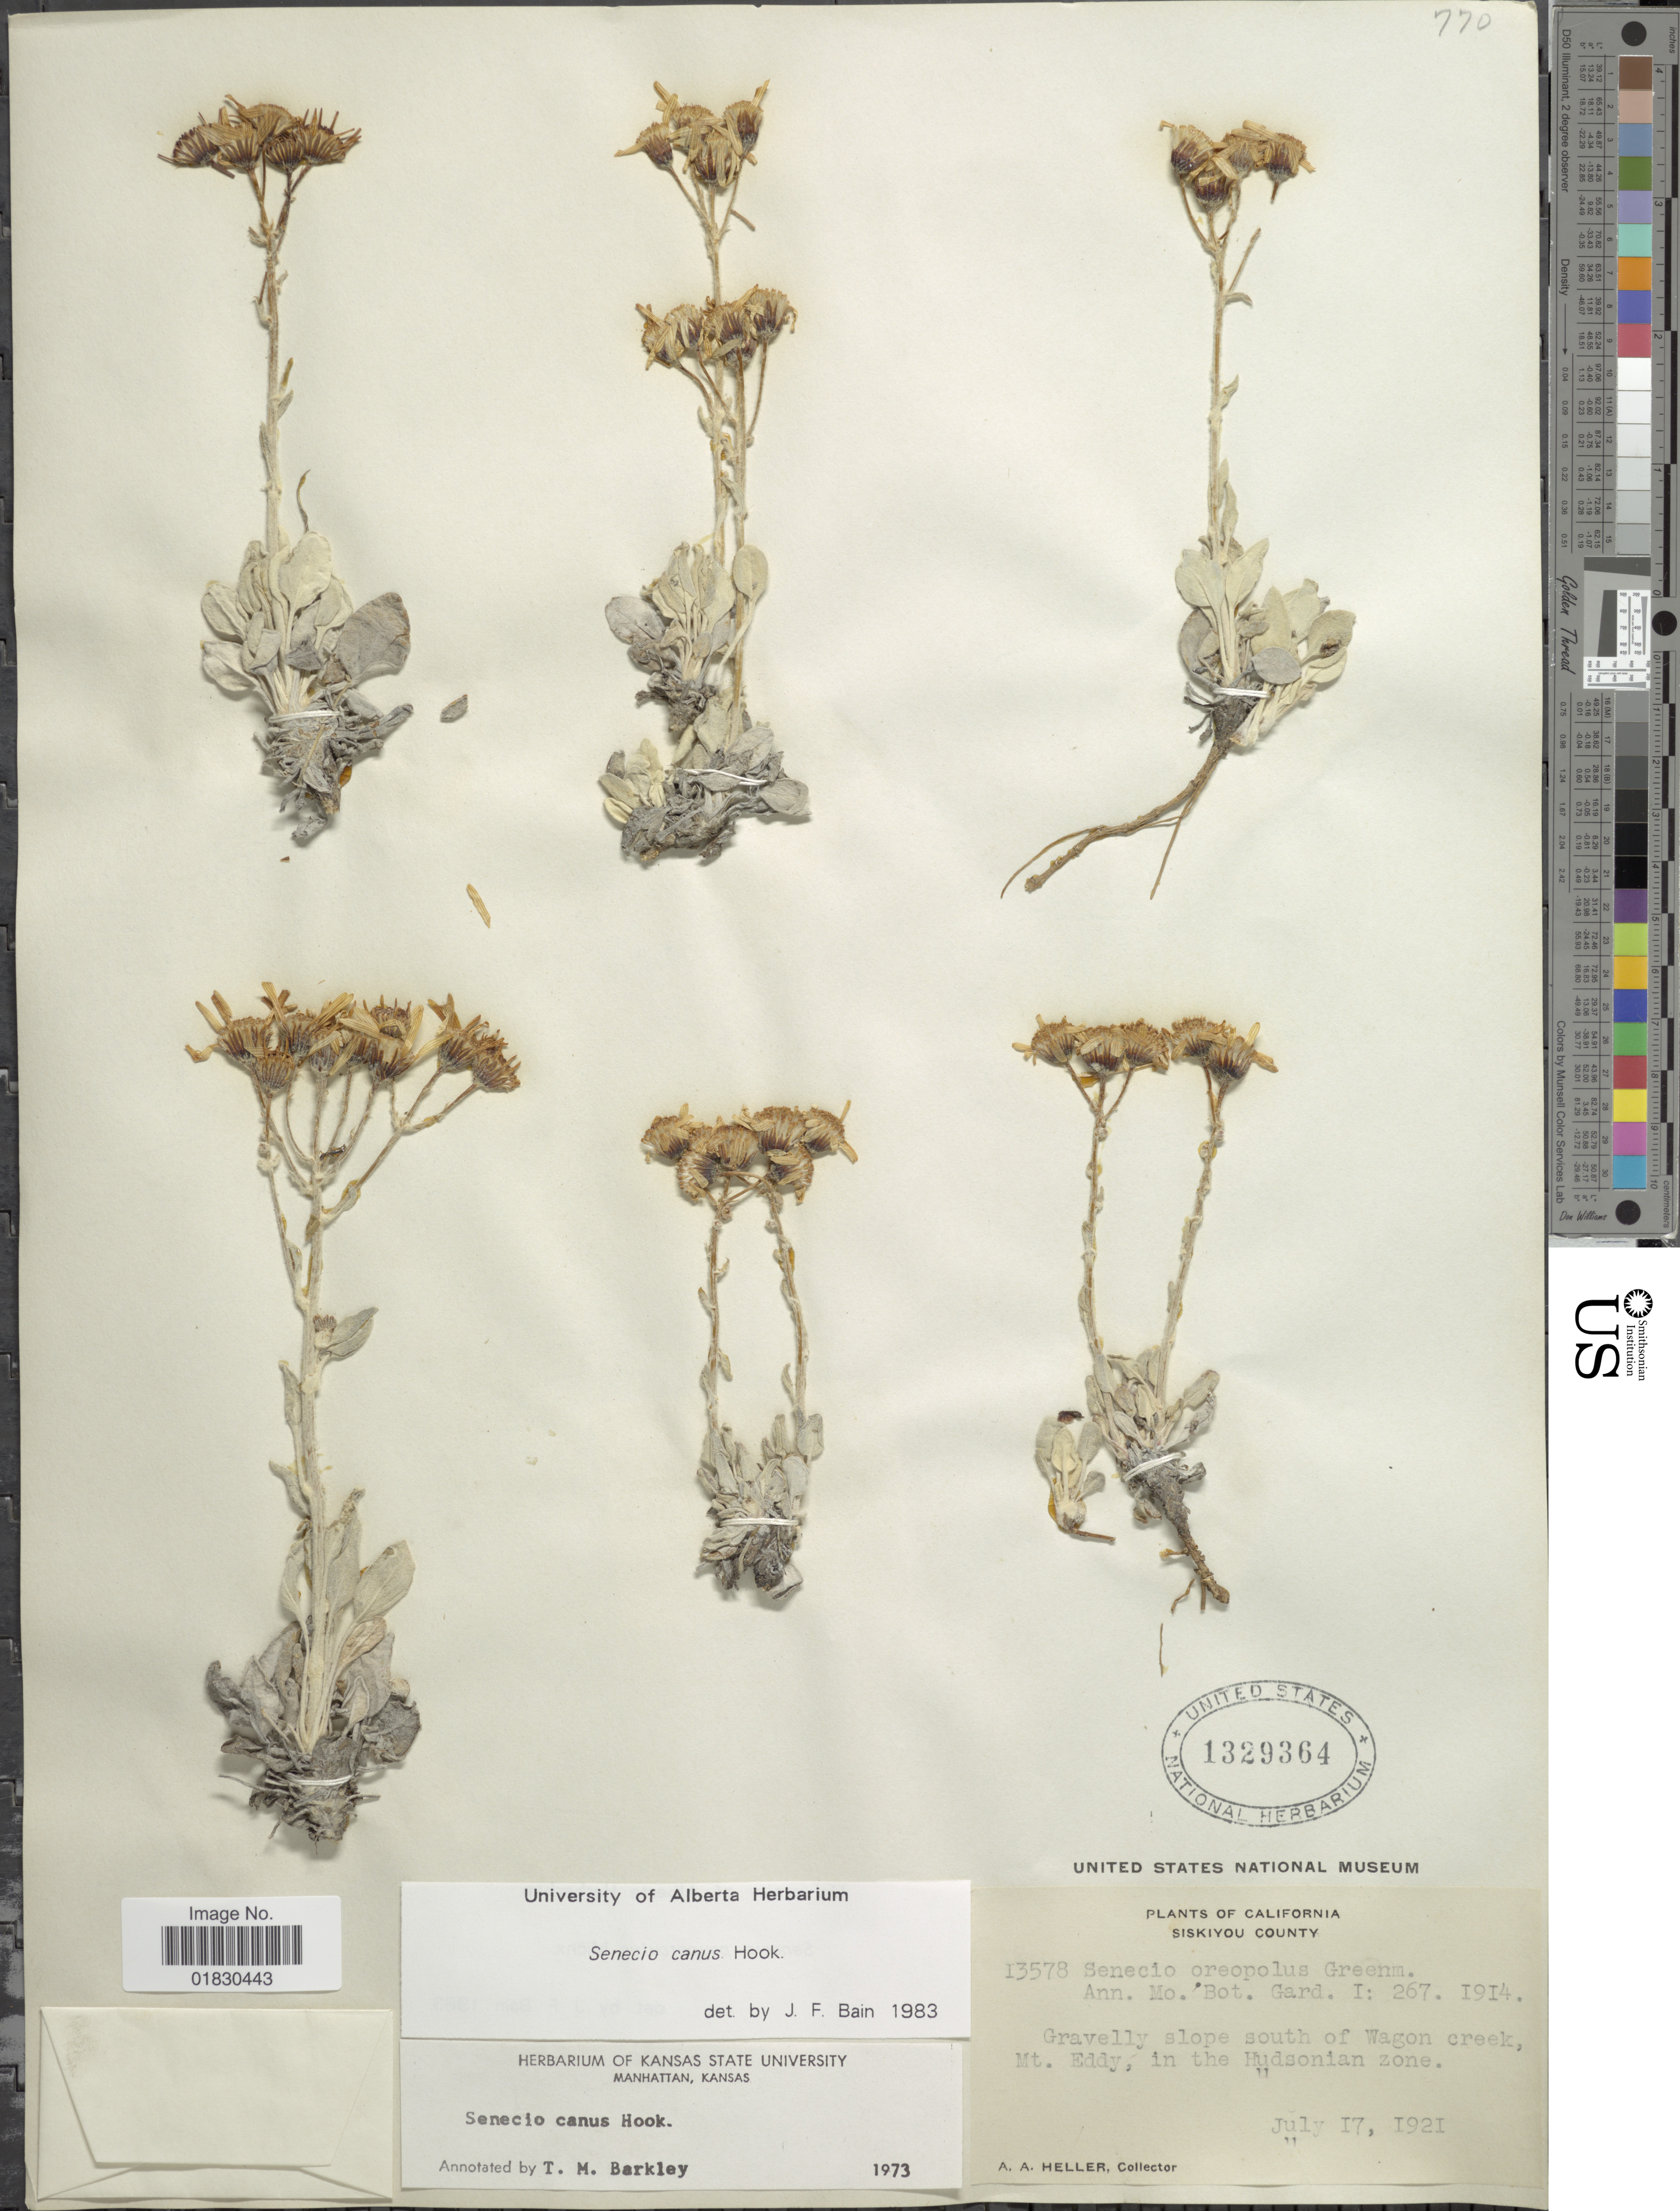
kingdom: Plantae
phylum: Tracheophyta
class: Magnoliopsida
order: Asterales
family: Asteraceae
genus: Packera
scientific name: Packera cana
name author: (Hook.) W.A. Weber & Á. Löve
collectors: A. A. Heller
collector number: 13578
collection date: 1921-07-17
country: United States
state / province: California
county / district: Siskiyou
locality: Siskiyou County, Gravelly slope south of Wagon Creek, Mt. Eddy, in the Hudsonian zone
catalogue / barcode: US 1329364